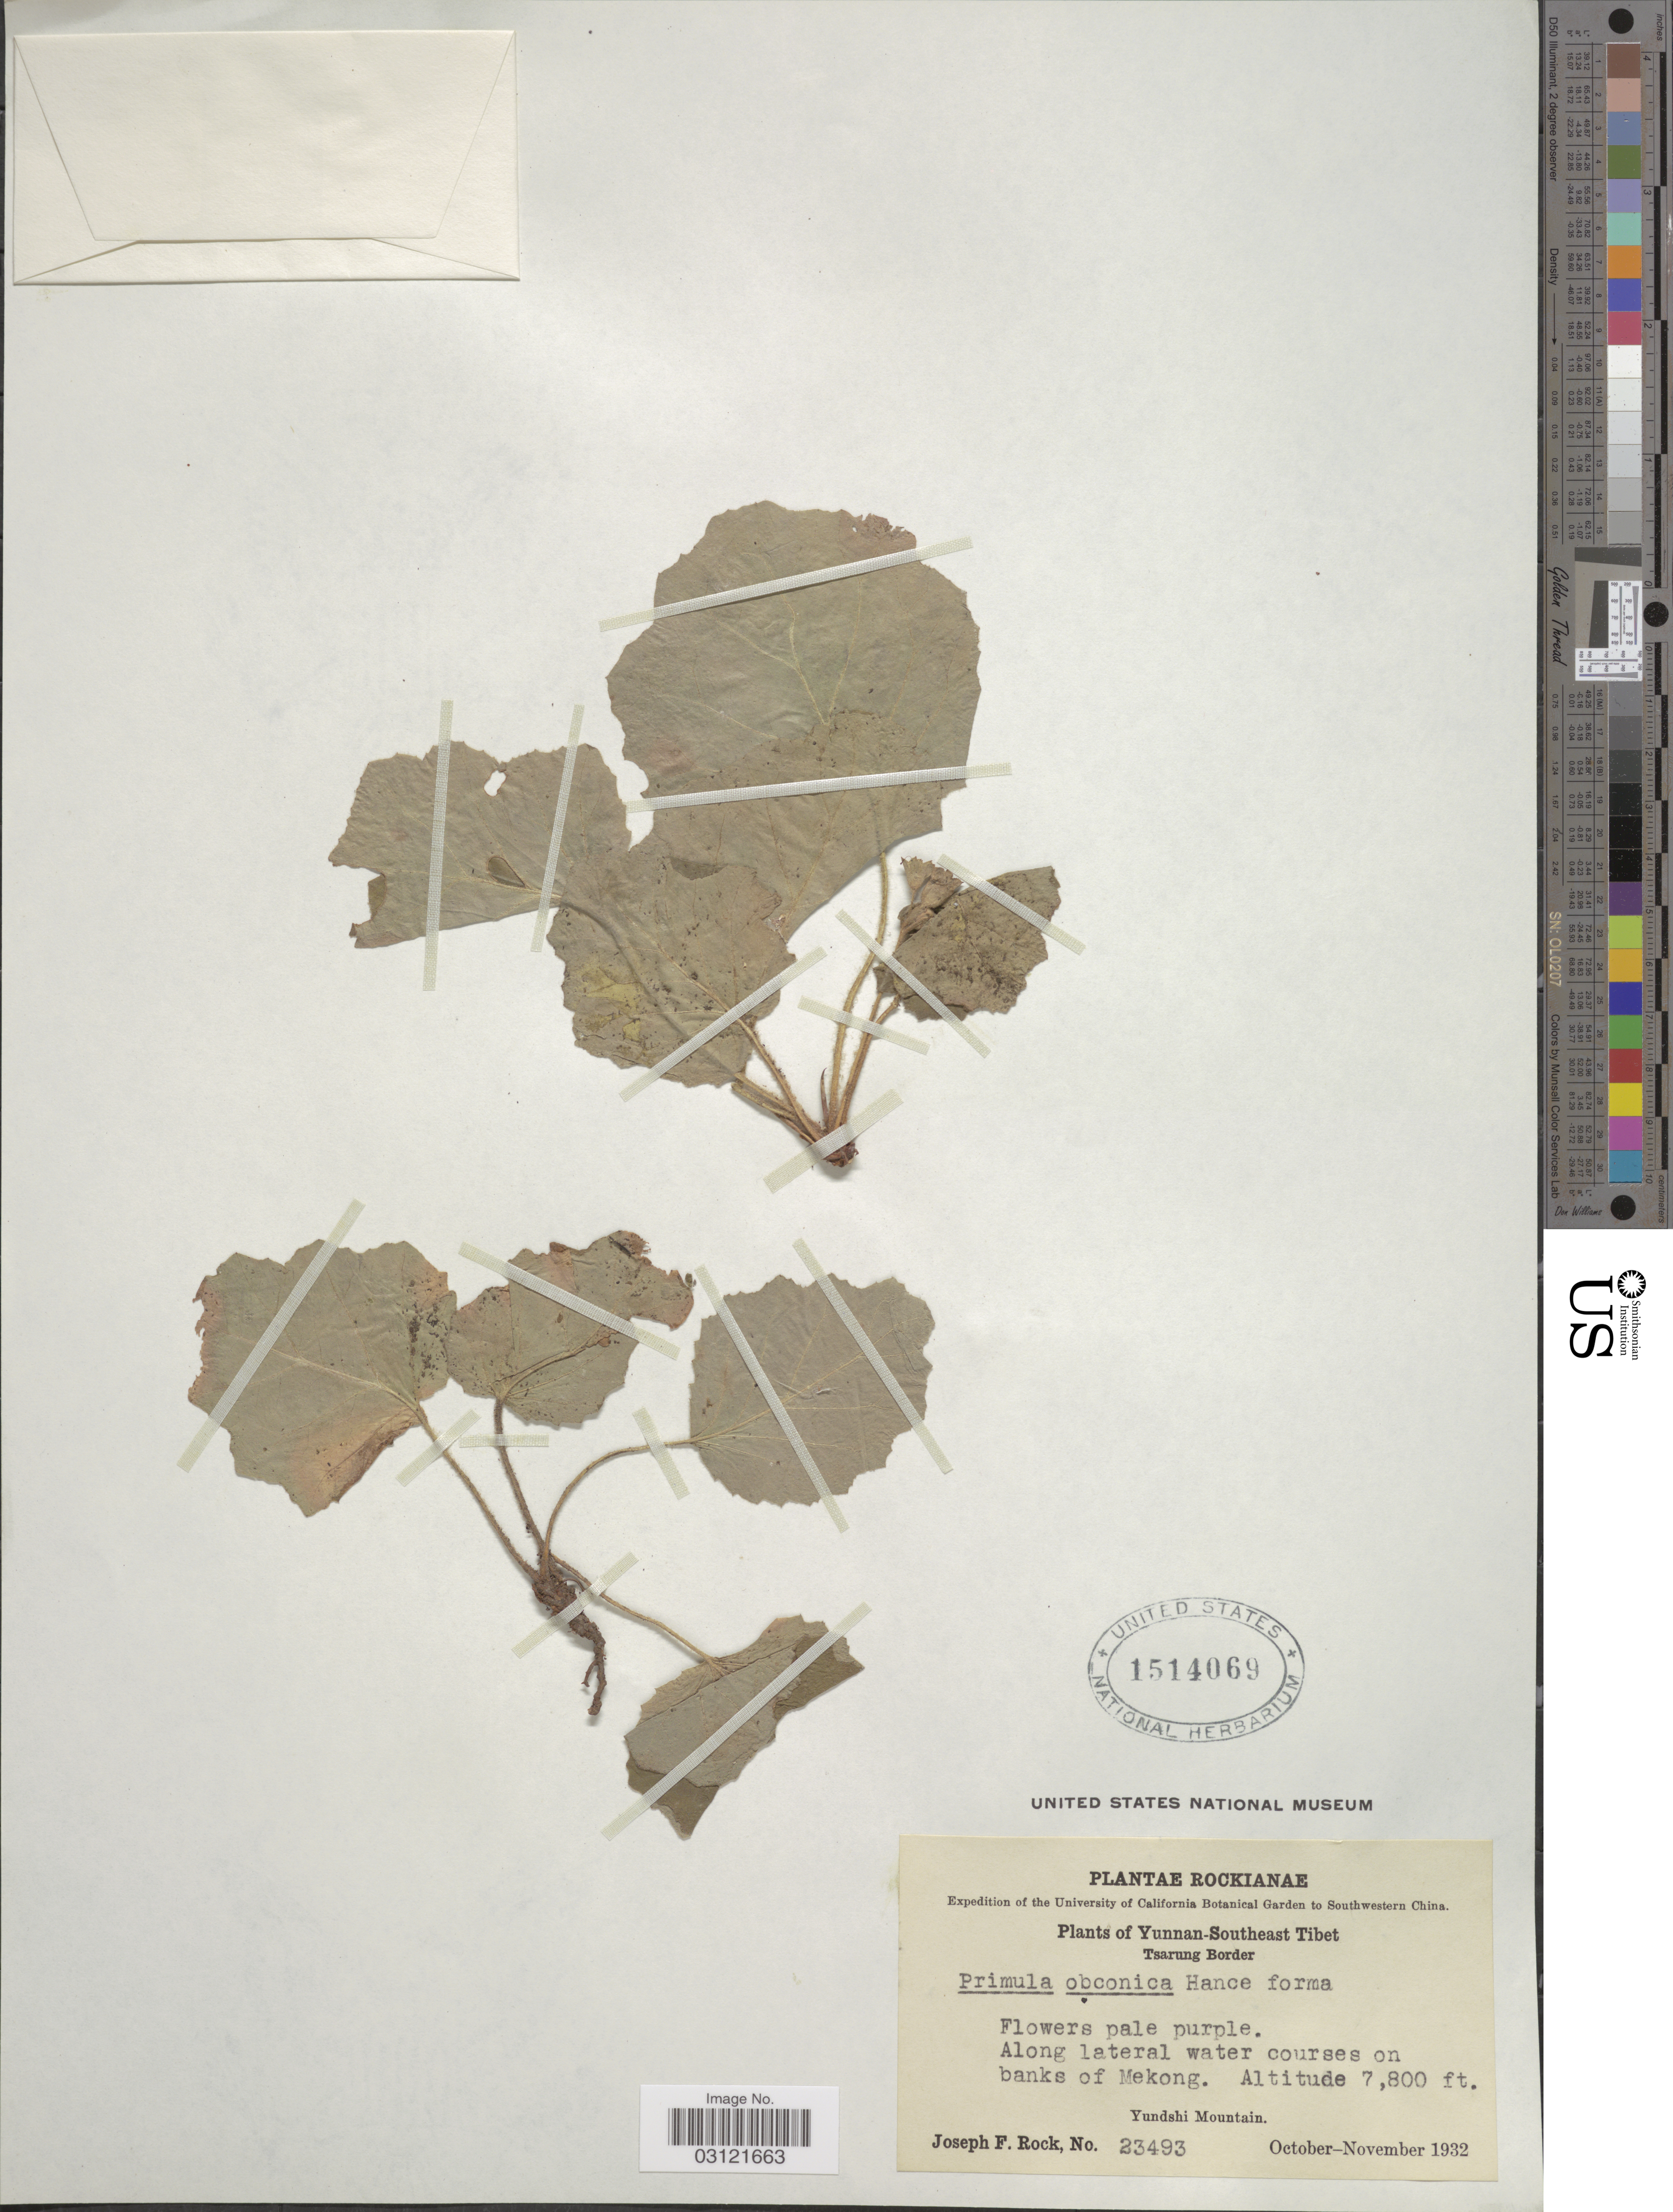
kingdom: Plantae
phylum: Tracheophyta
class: Magnoliopsida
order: Ericales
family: Primulaceae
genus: Primula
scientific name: Primula obconica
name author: Hance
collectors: J. F. Rock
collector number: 23493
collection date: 1932-10/1932-11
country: China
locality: Southwestern China, Yunnan-Southeast Tibet, Tsarung Border. Along lateral water course on banks of Mekong. Yundshi Mountain.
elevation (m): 2377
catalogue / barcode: US 1514069